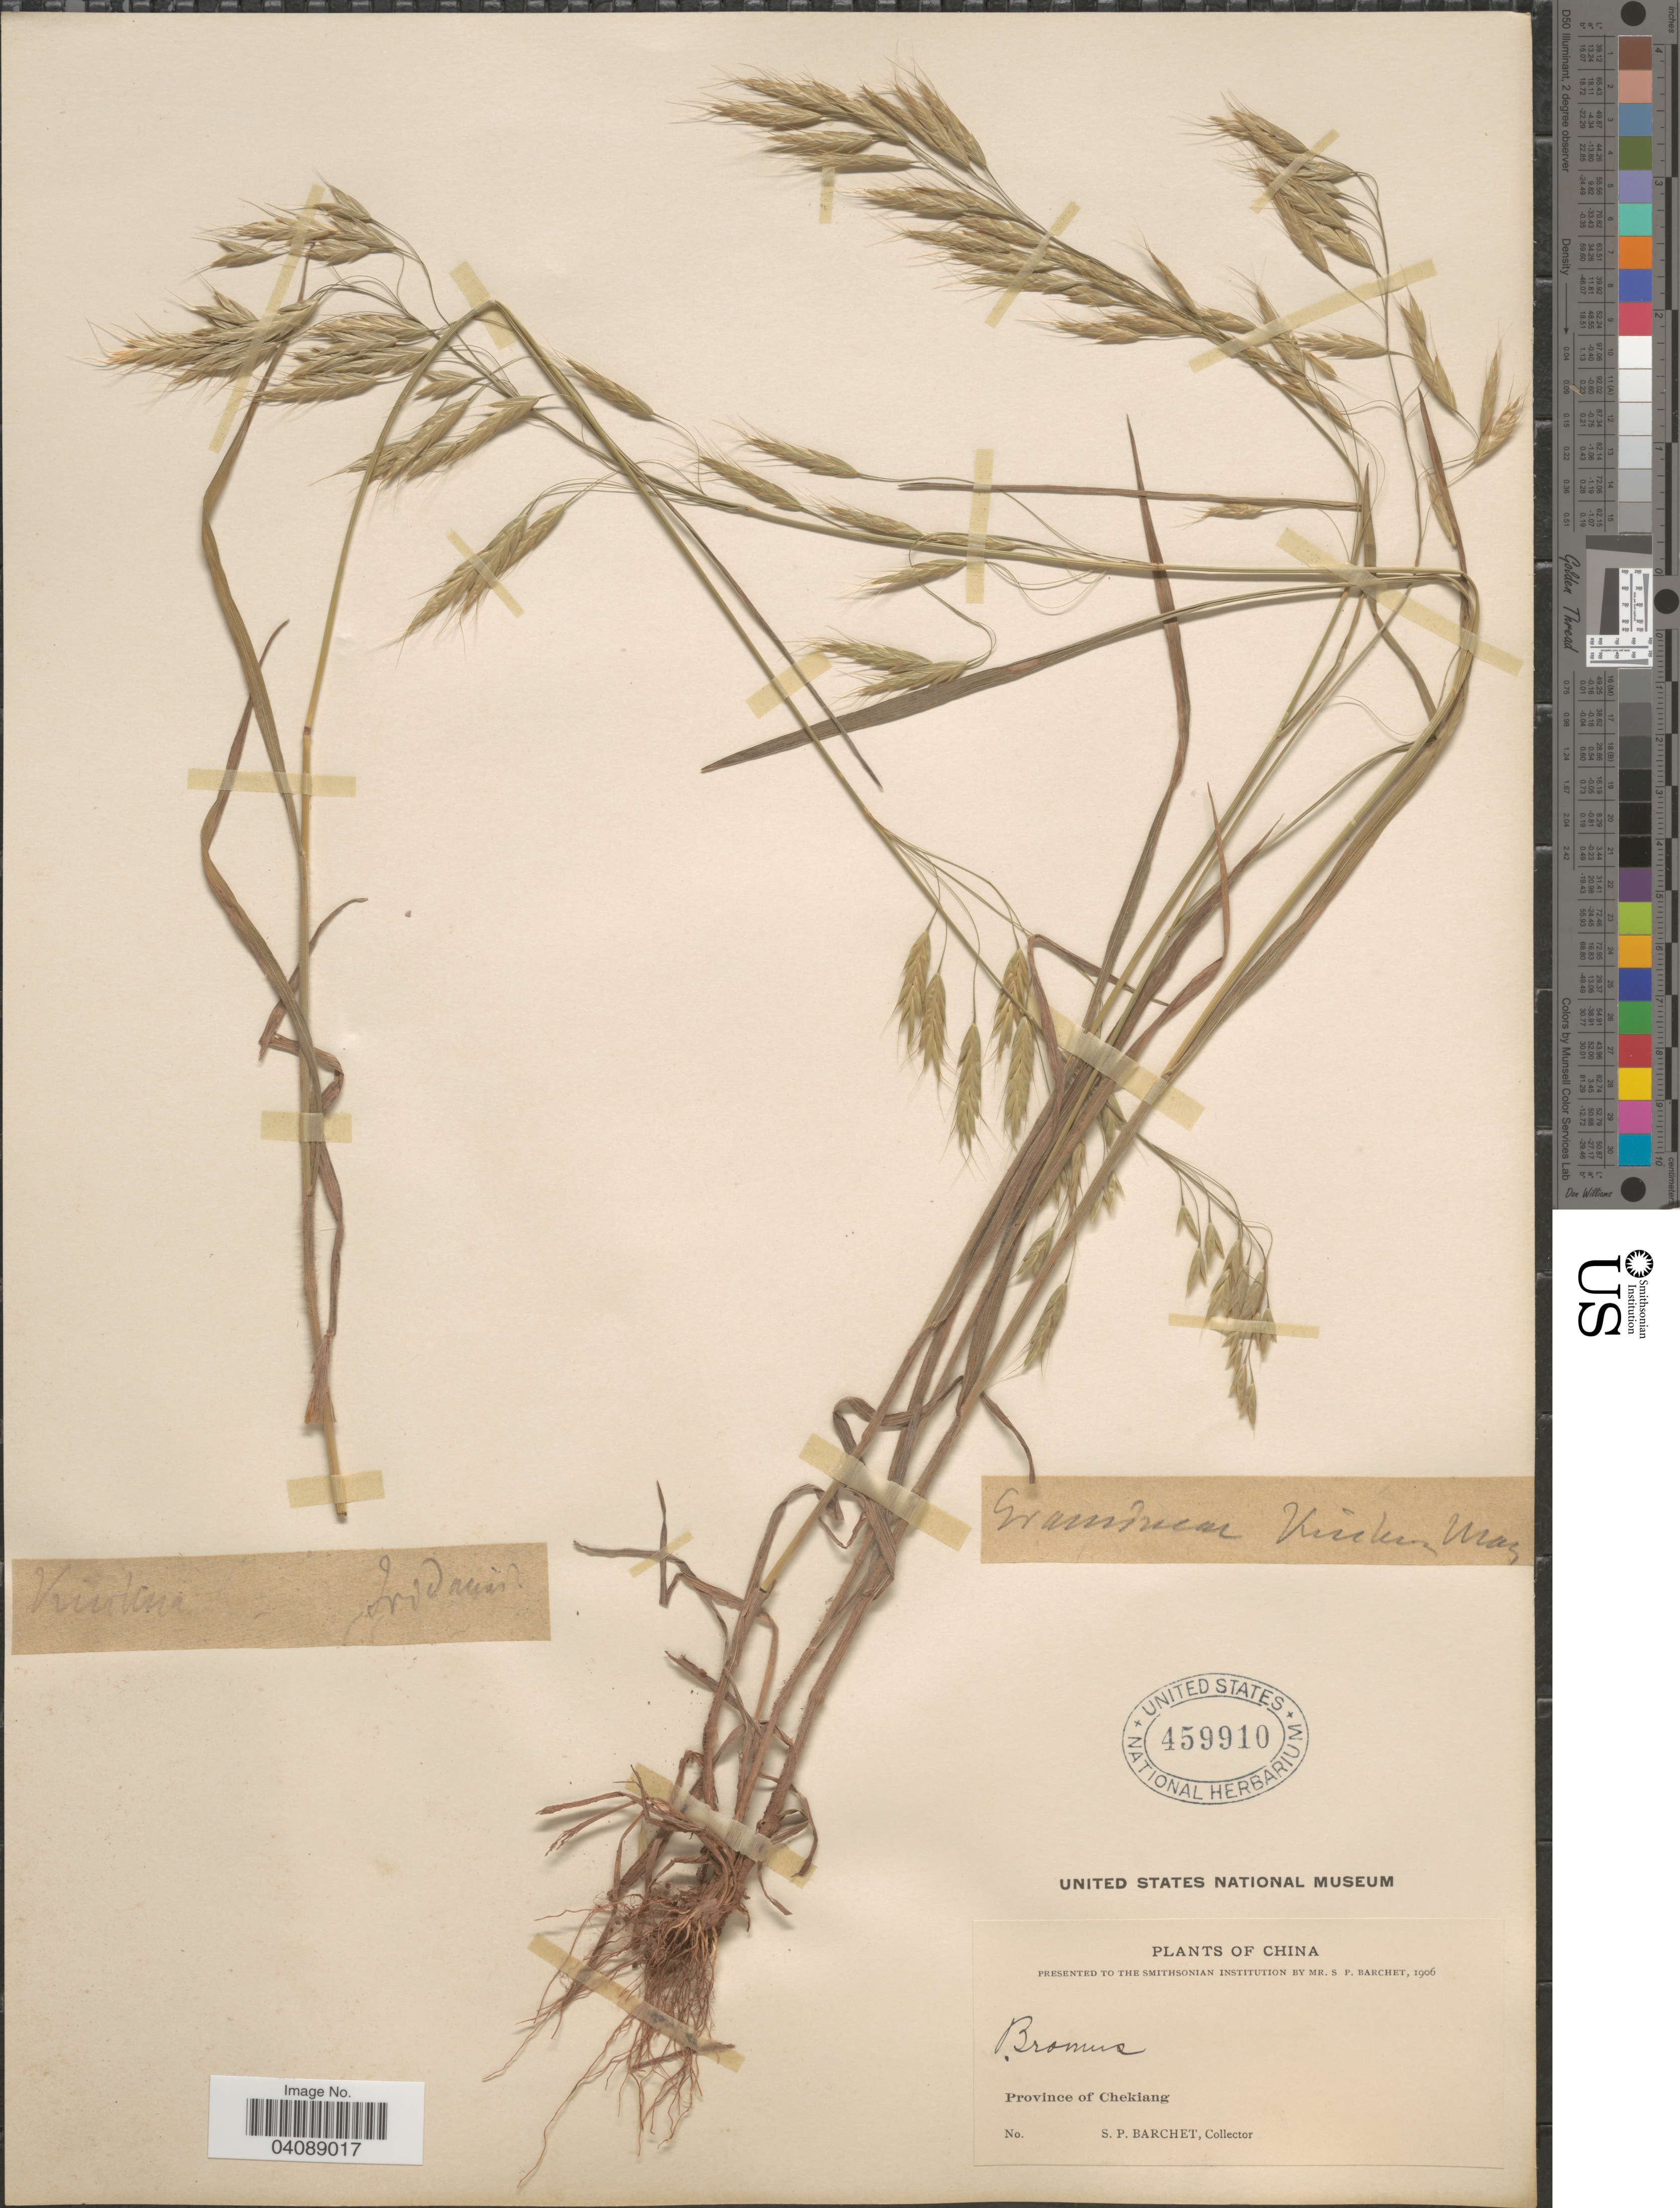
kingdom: Plantae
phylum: Tracheophyta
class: Liliopsida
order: Poales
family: Poaceae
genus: Bromus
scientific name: Bromus japonicus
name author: Houtt.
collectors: S. P. Barchet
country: China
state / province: Zhejiang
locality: Province of Chekiang.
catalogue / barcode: US 459910